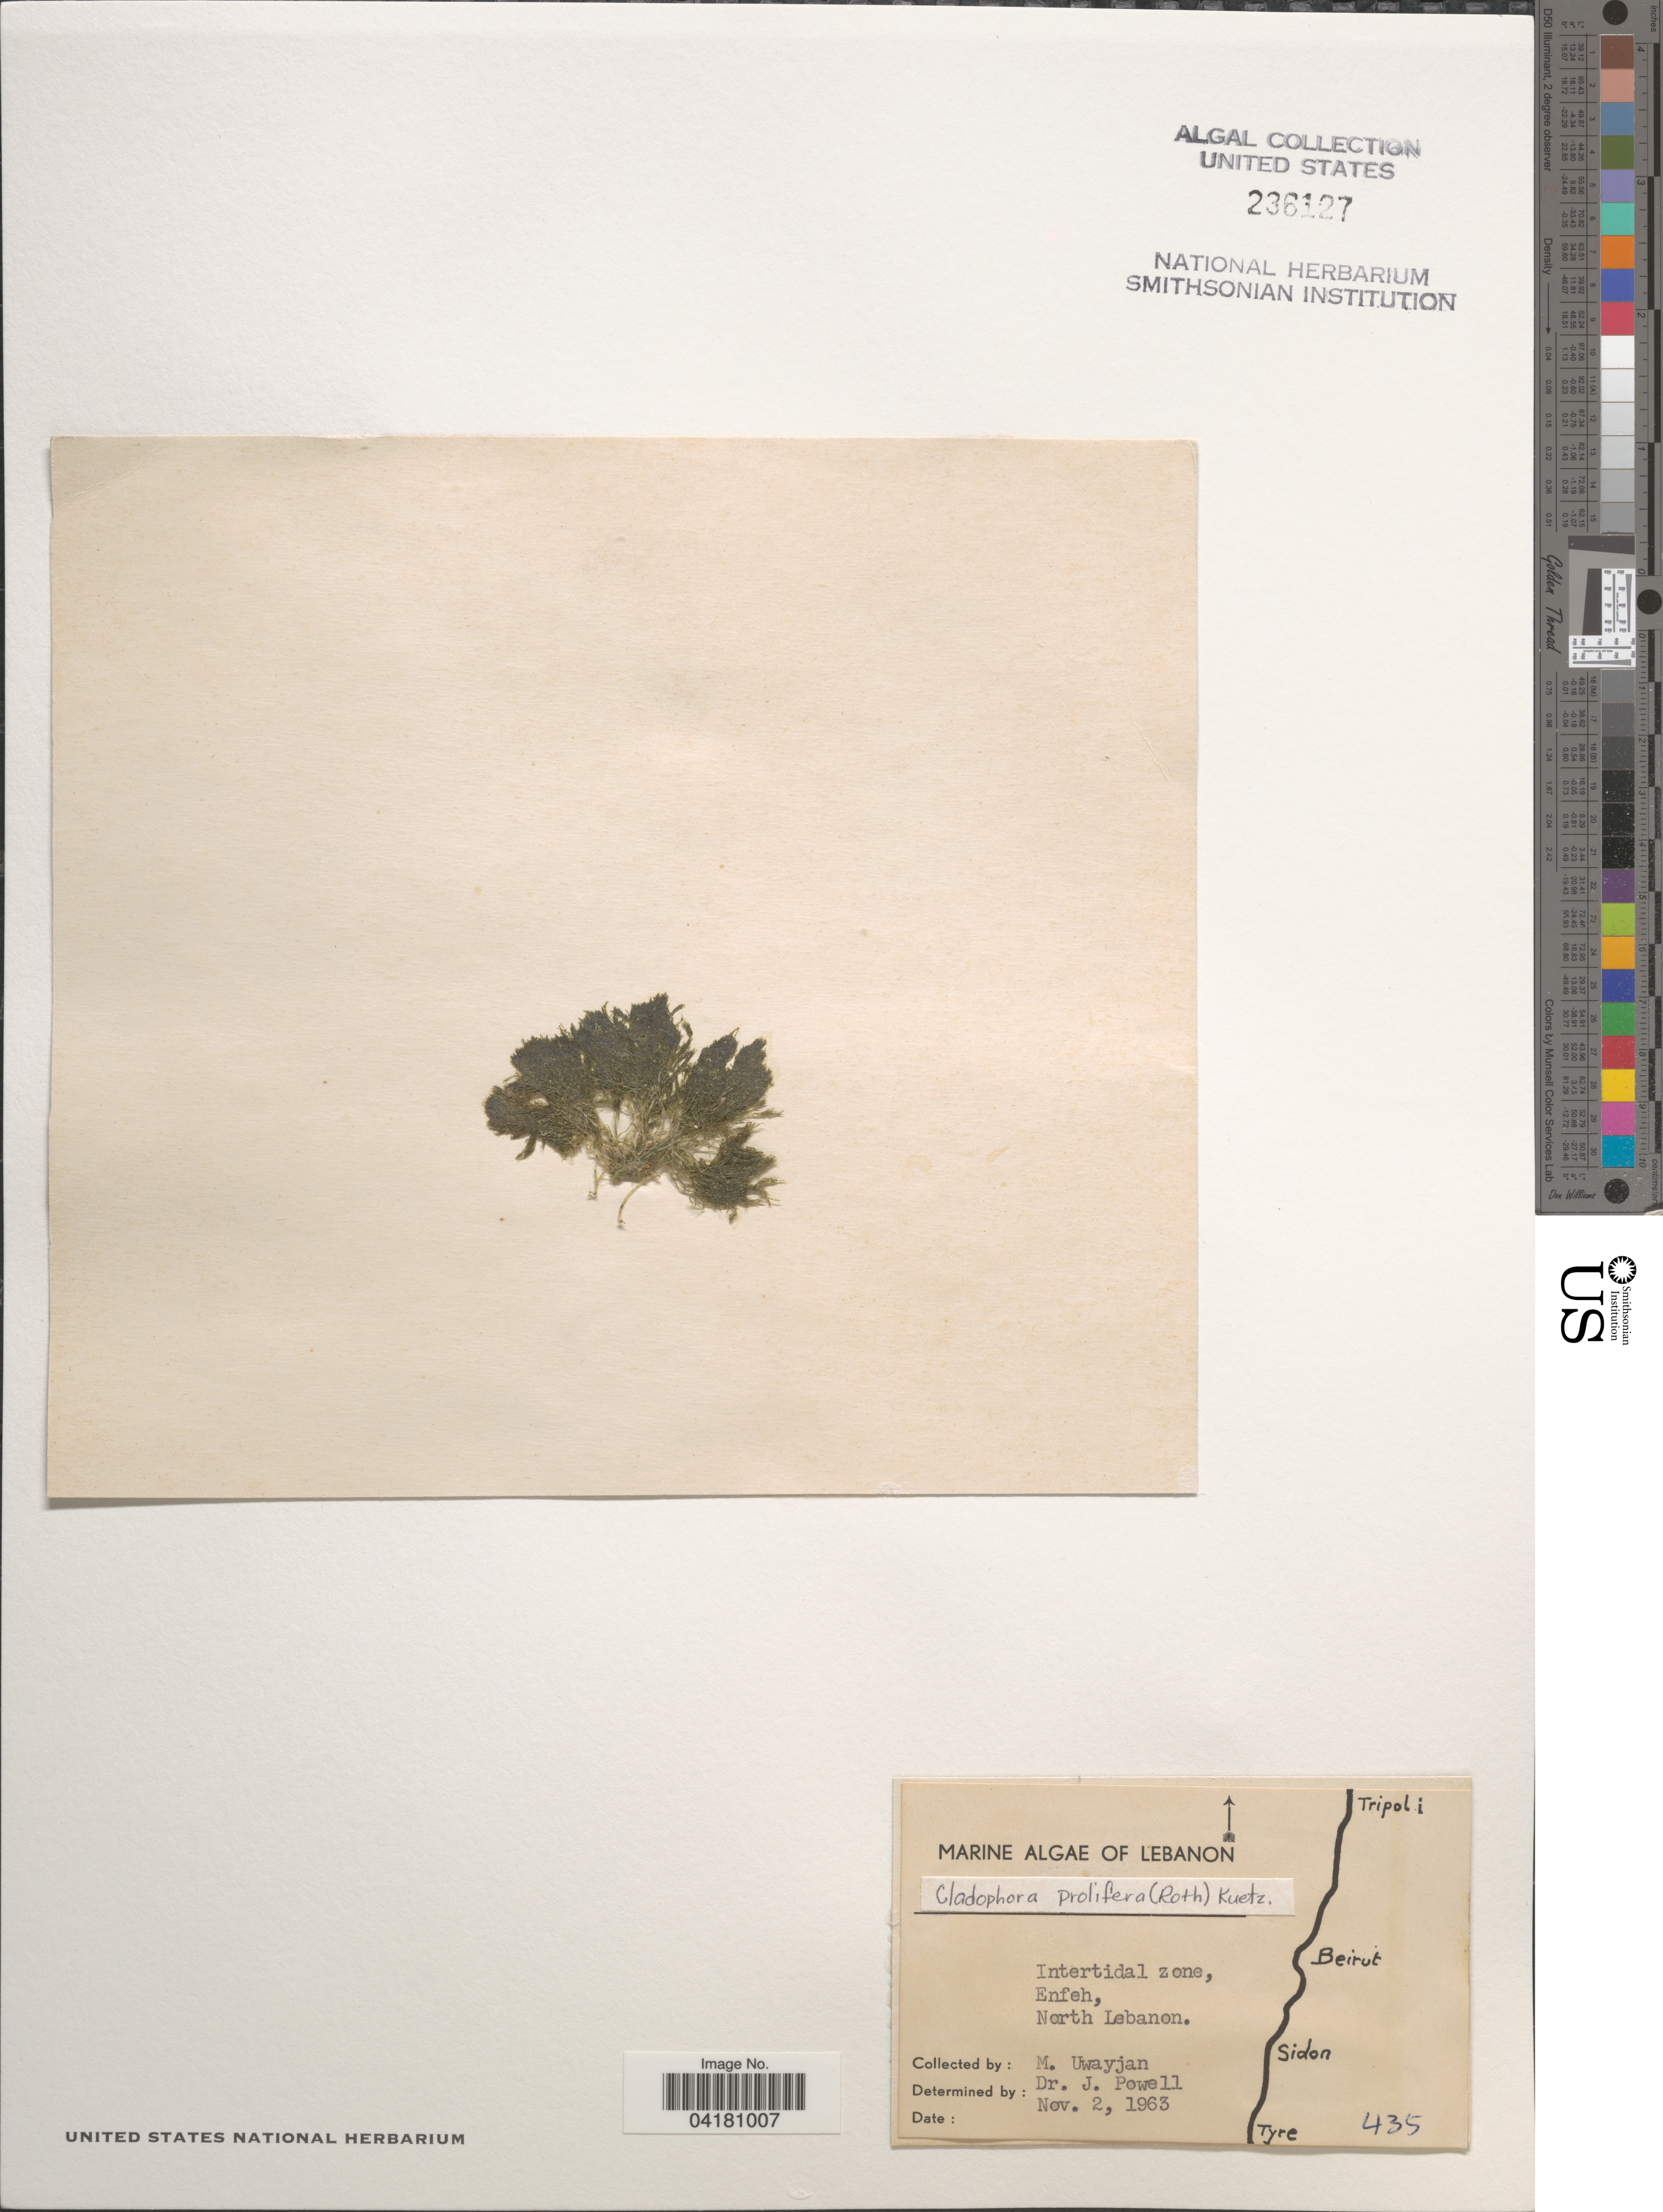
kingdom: Plantae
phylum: Chlorophyta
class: Ulvophyceae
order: Cladophorales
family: Cladophoraceae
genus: Cladophora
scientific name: Cladophora prolifera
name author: (Roth) Kütz.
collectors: M. Uwayjan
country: Lebanon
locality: Intertidal zone, Enfeh, North Lebanon.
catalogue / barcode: US 236127